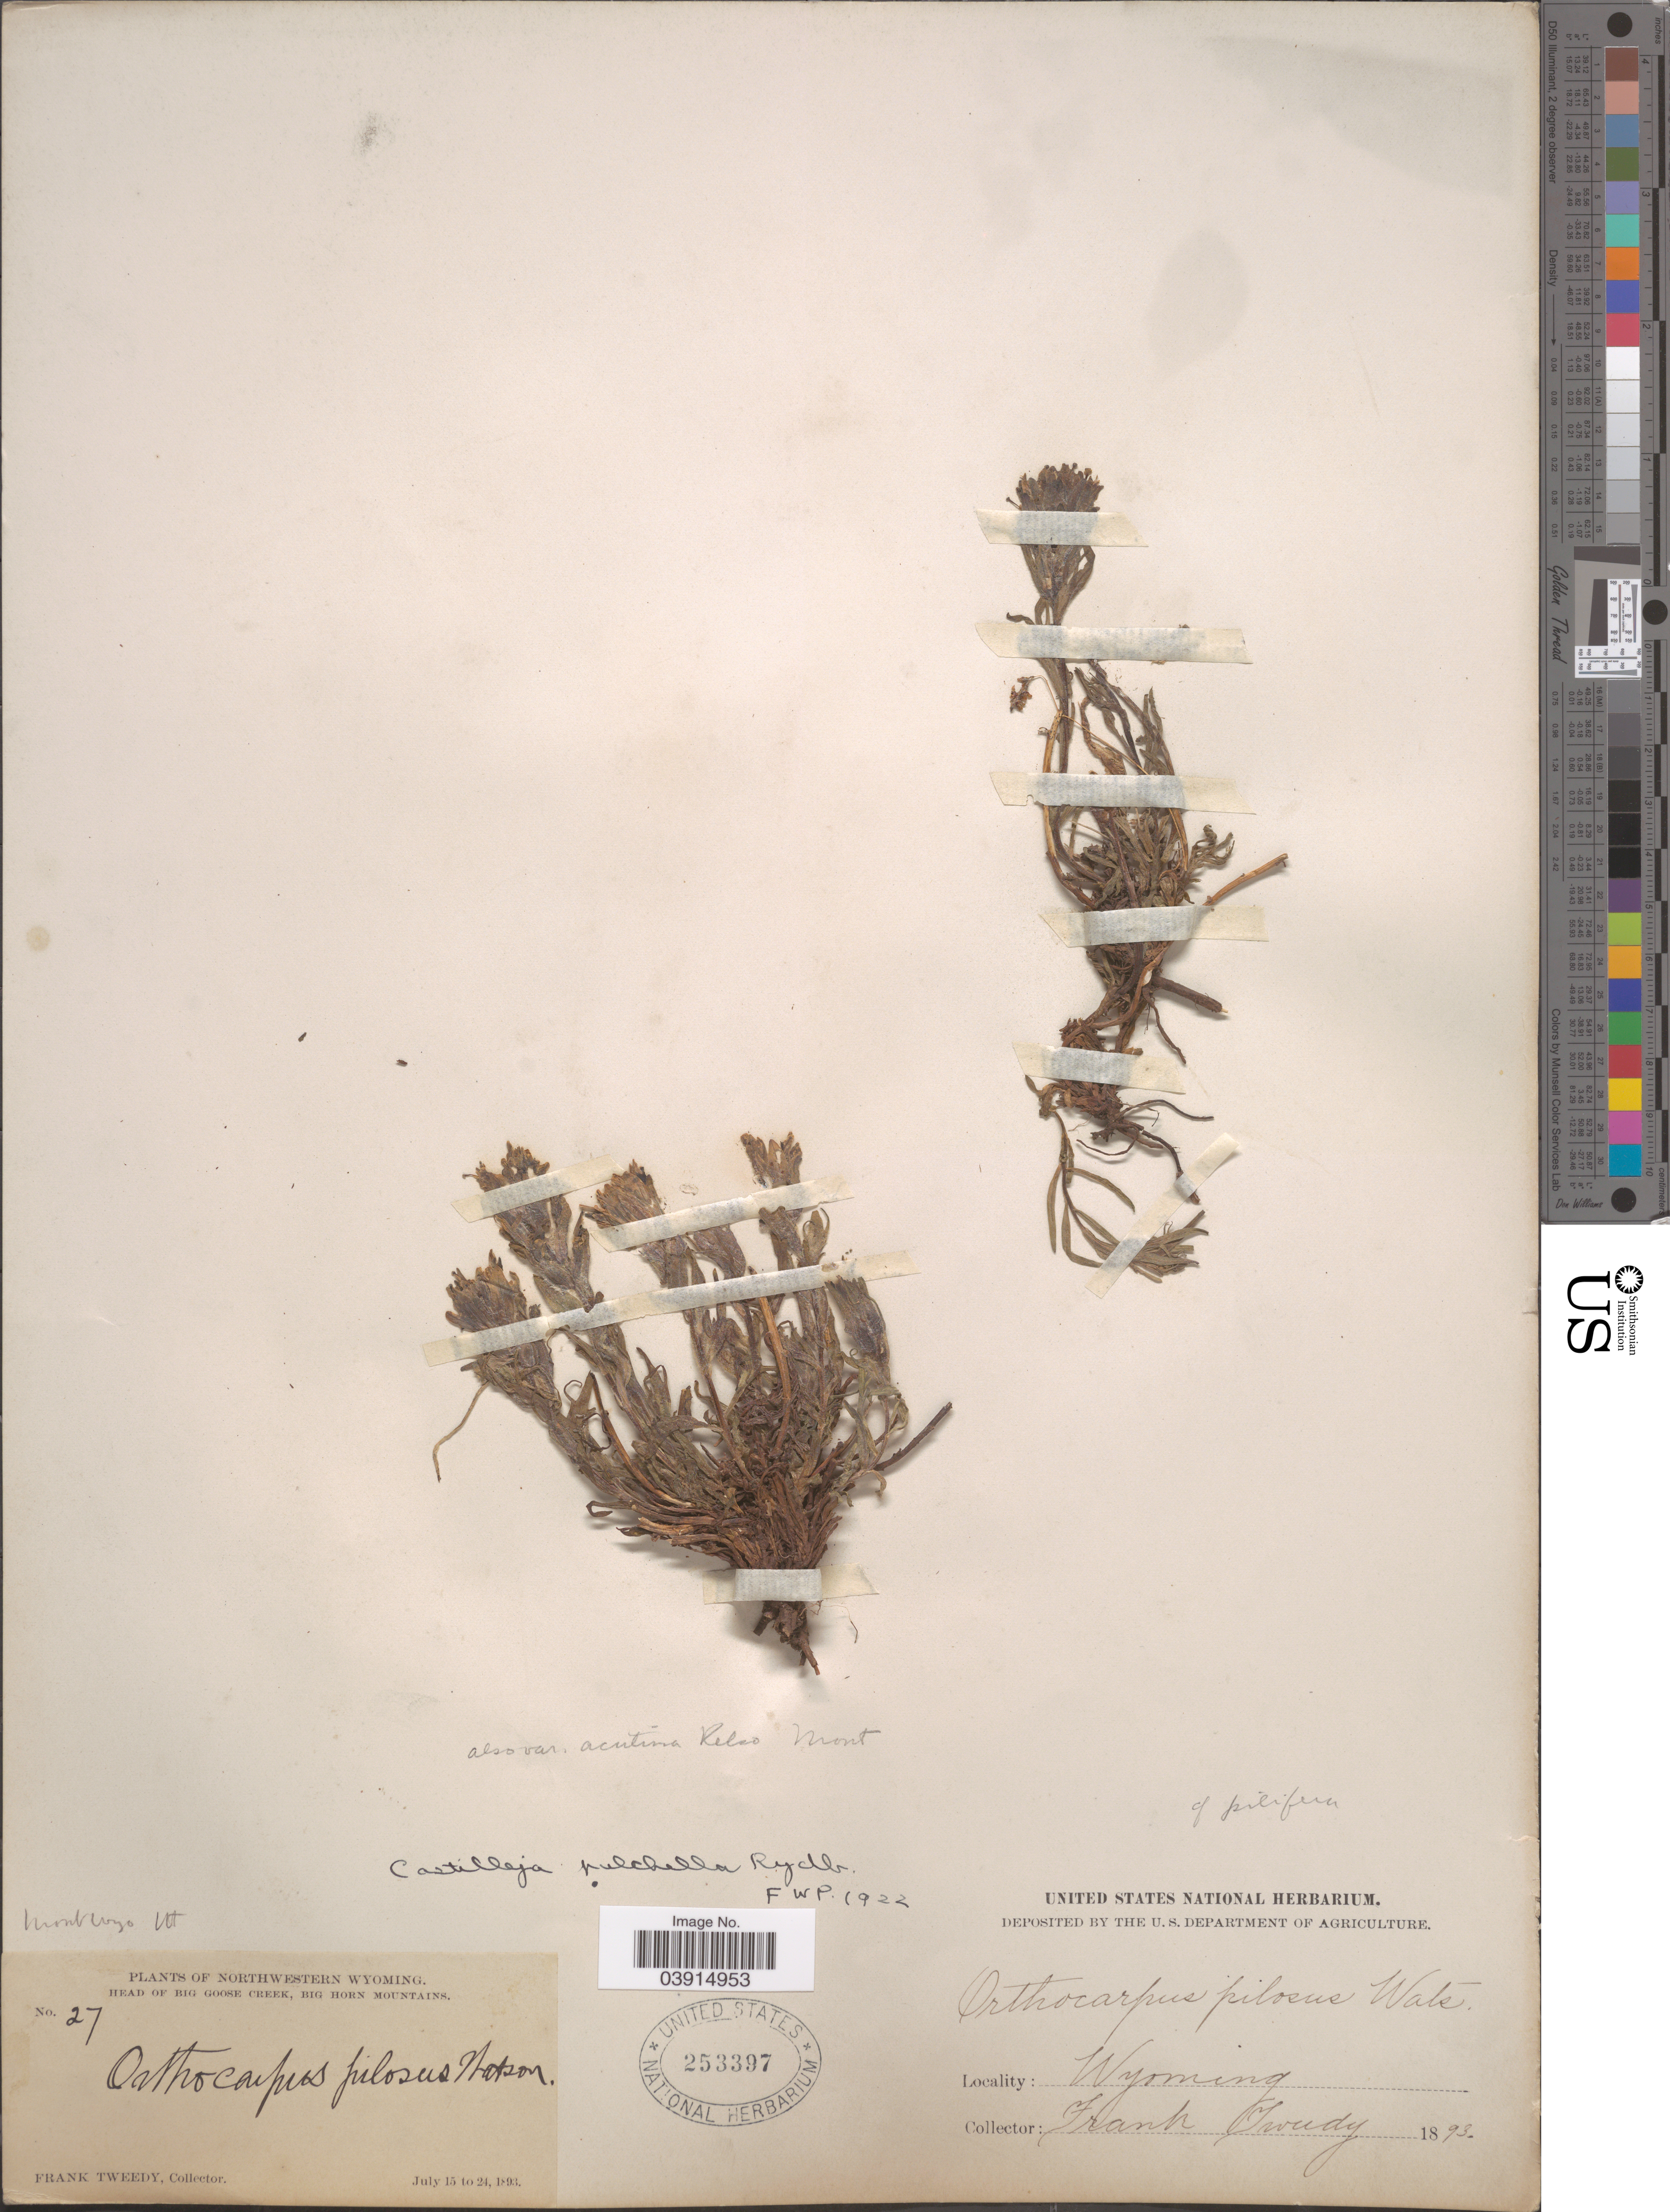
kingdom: Plantae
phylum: Tracheophyta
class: Magnoliopsida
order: Lamiales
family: Orobanchaceae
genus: Castilleja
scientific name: Castilleja sp.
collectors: F. Tweedy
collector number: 27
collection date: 1893-07-15/1893-07-24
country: United States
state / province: Wyoming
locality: Northwestern Wyoming. Head of Big Goose Creek, Big Horn Mountains.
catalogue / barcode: US 253397